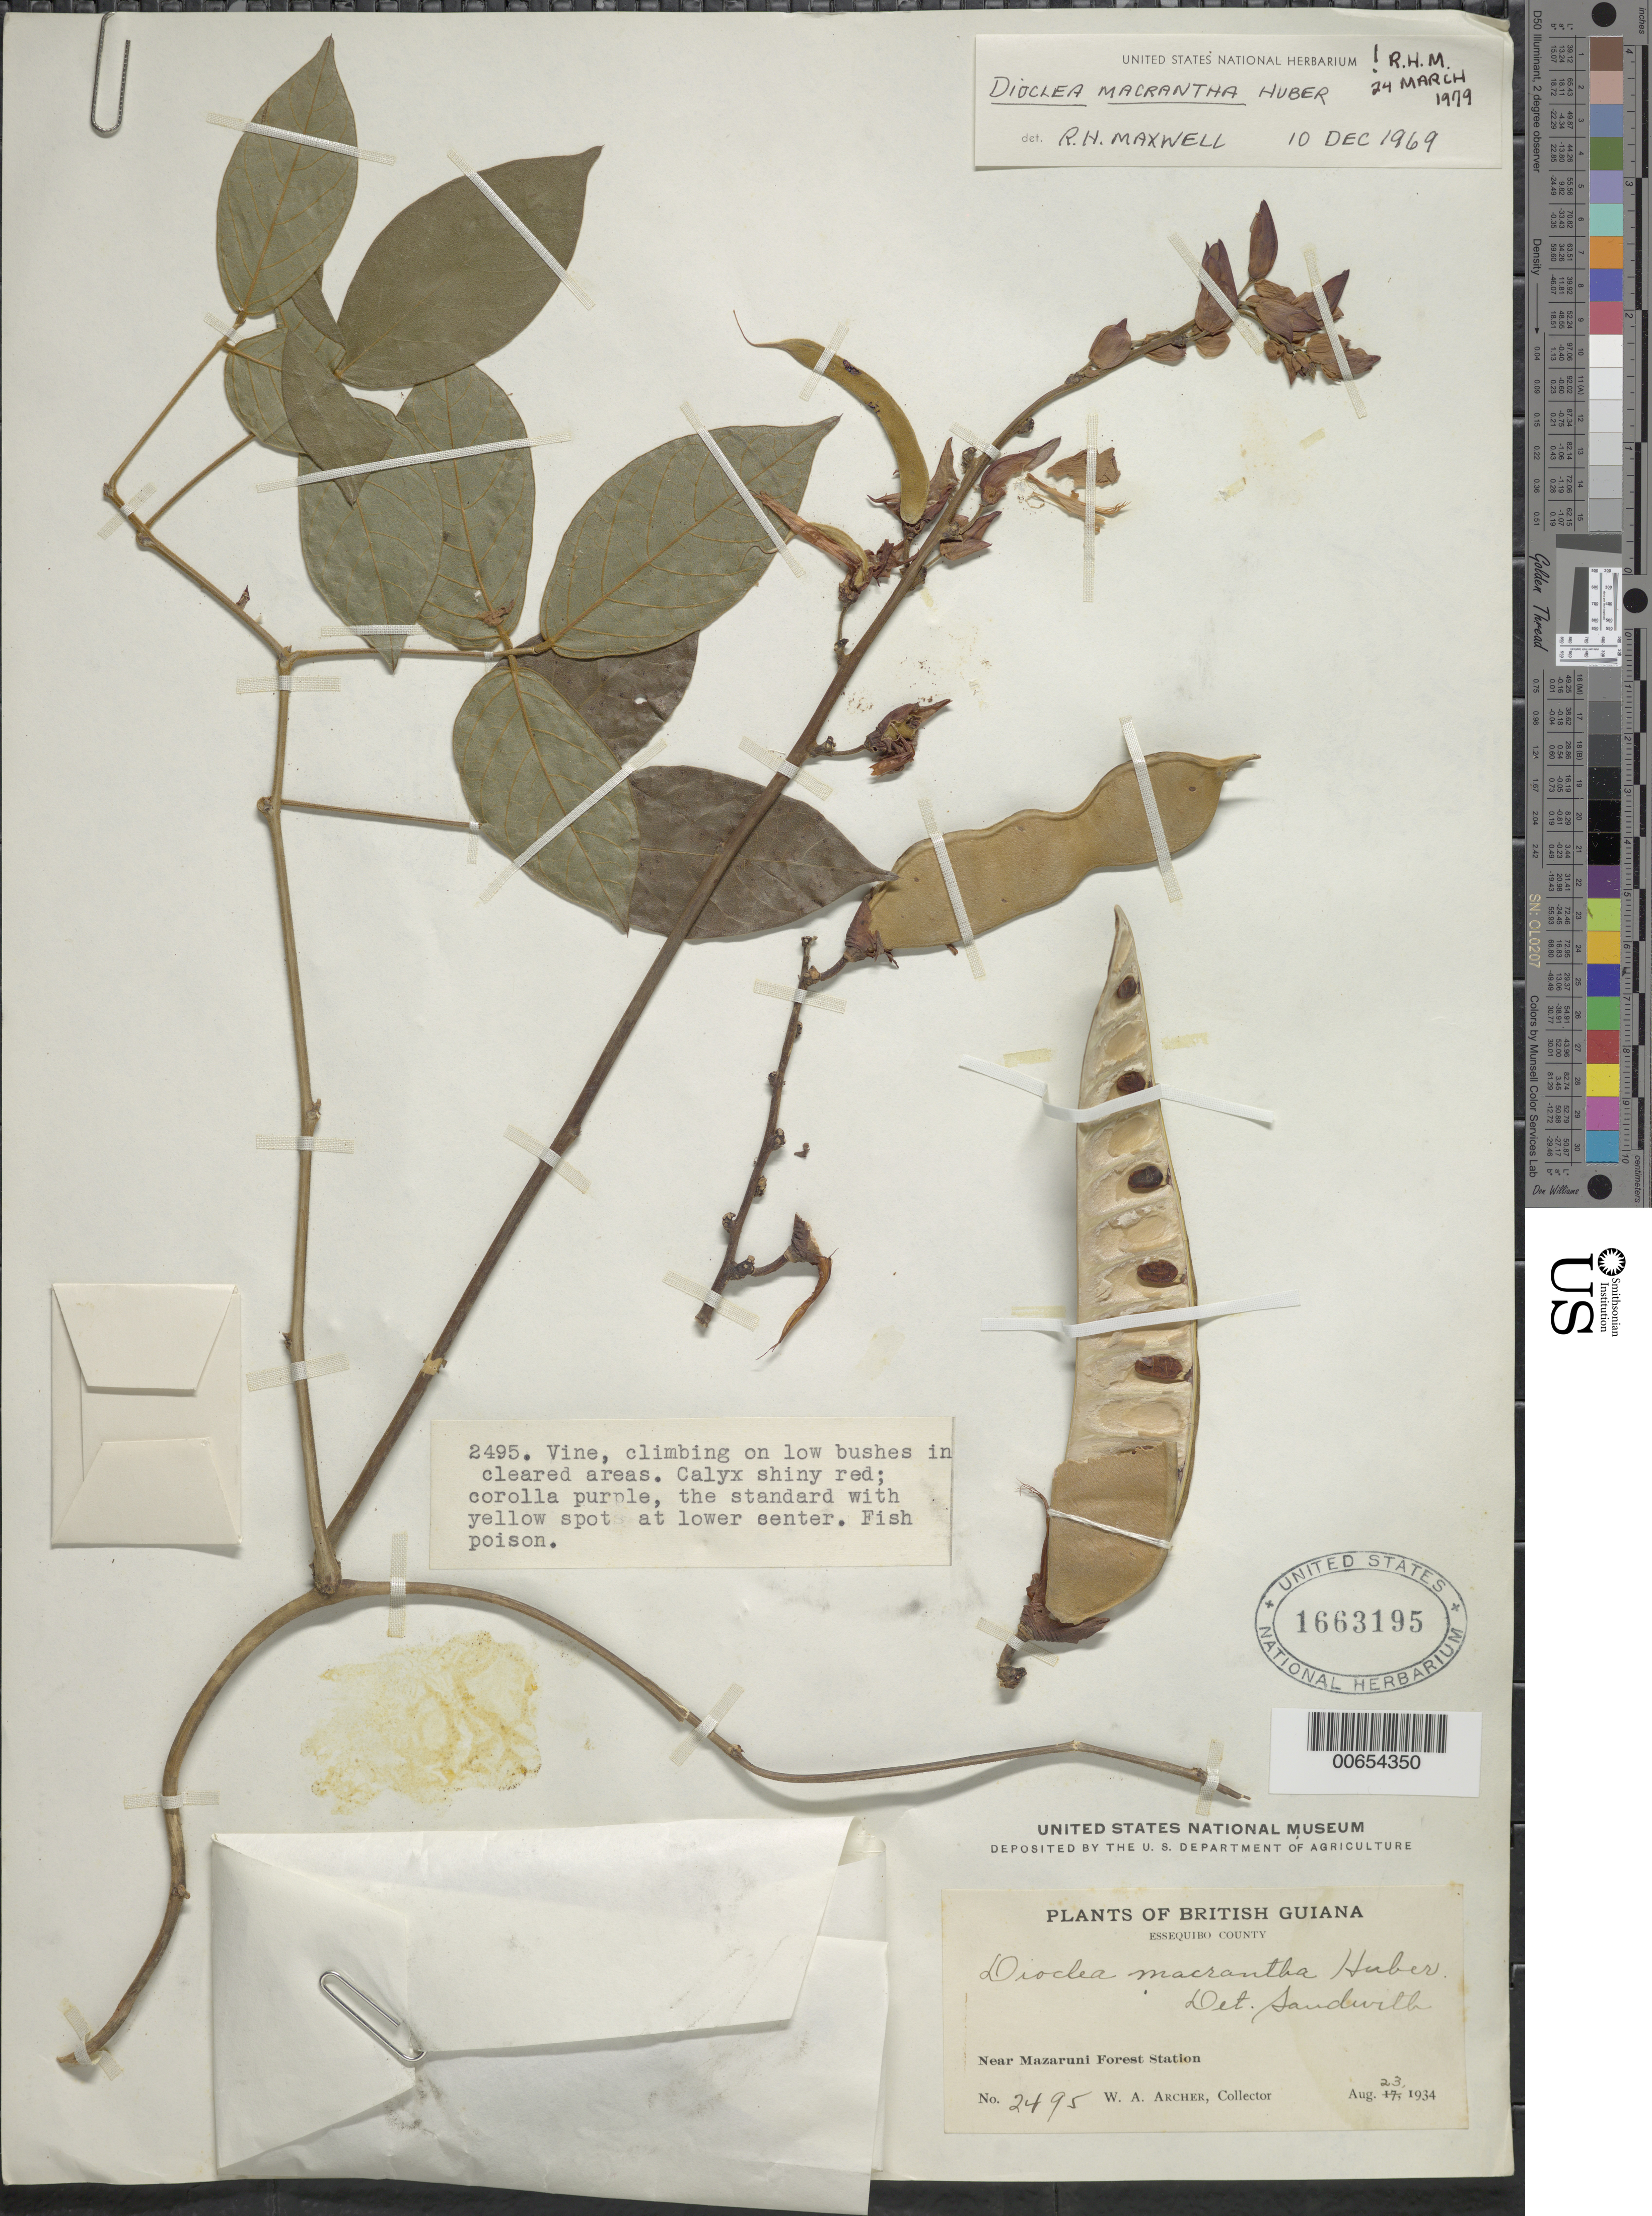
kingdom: Plantae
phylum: Tracheophyta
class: Magnoliopsida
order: Fabales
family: Fabaceae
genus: Dioclea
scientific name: Dioclea macrantha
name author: Huber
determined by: Maxwell, R. H., (JEF), Indiana University Southeast (UNITED STATES)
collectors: W. A. Archer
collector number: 2495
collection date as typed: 23-Aug-34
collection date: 1934-08-23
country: Guyana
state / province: Cuyuni-Mazaruni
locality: Mazaruni Forest Station, vic.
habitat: Cleared areas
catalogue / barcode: US 1663195